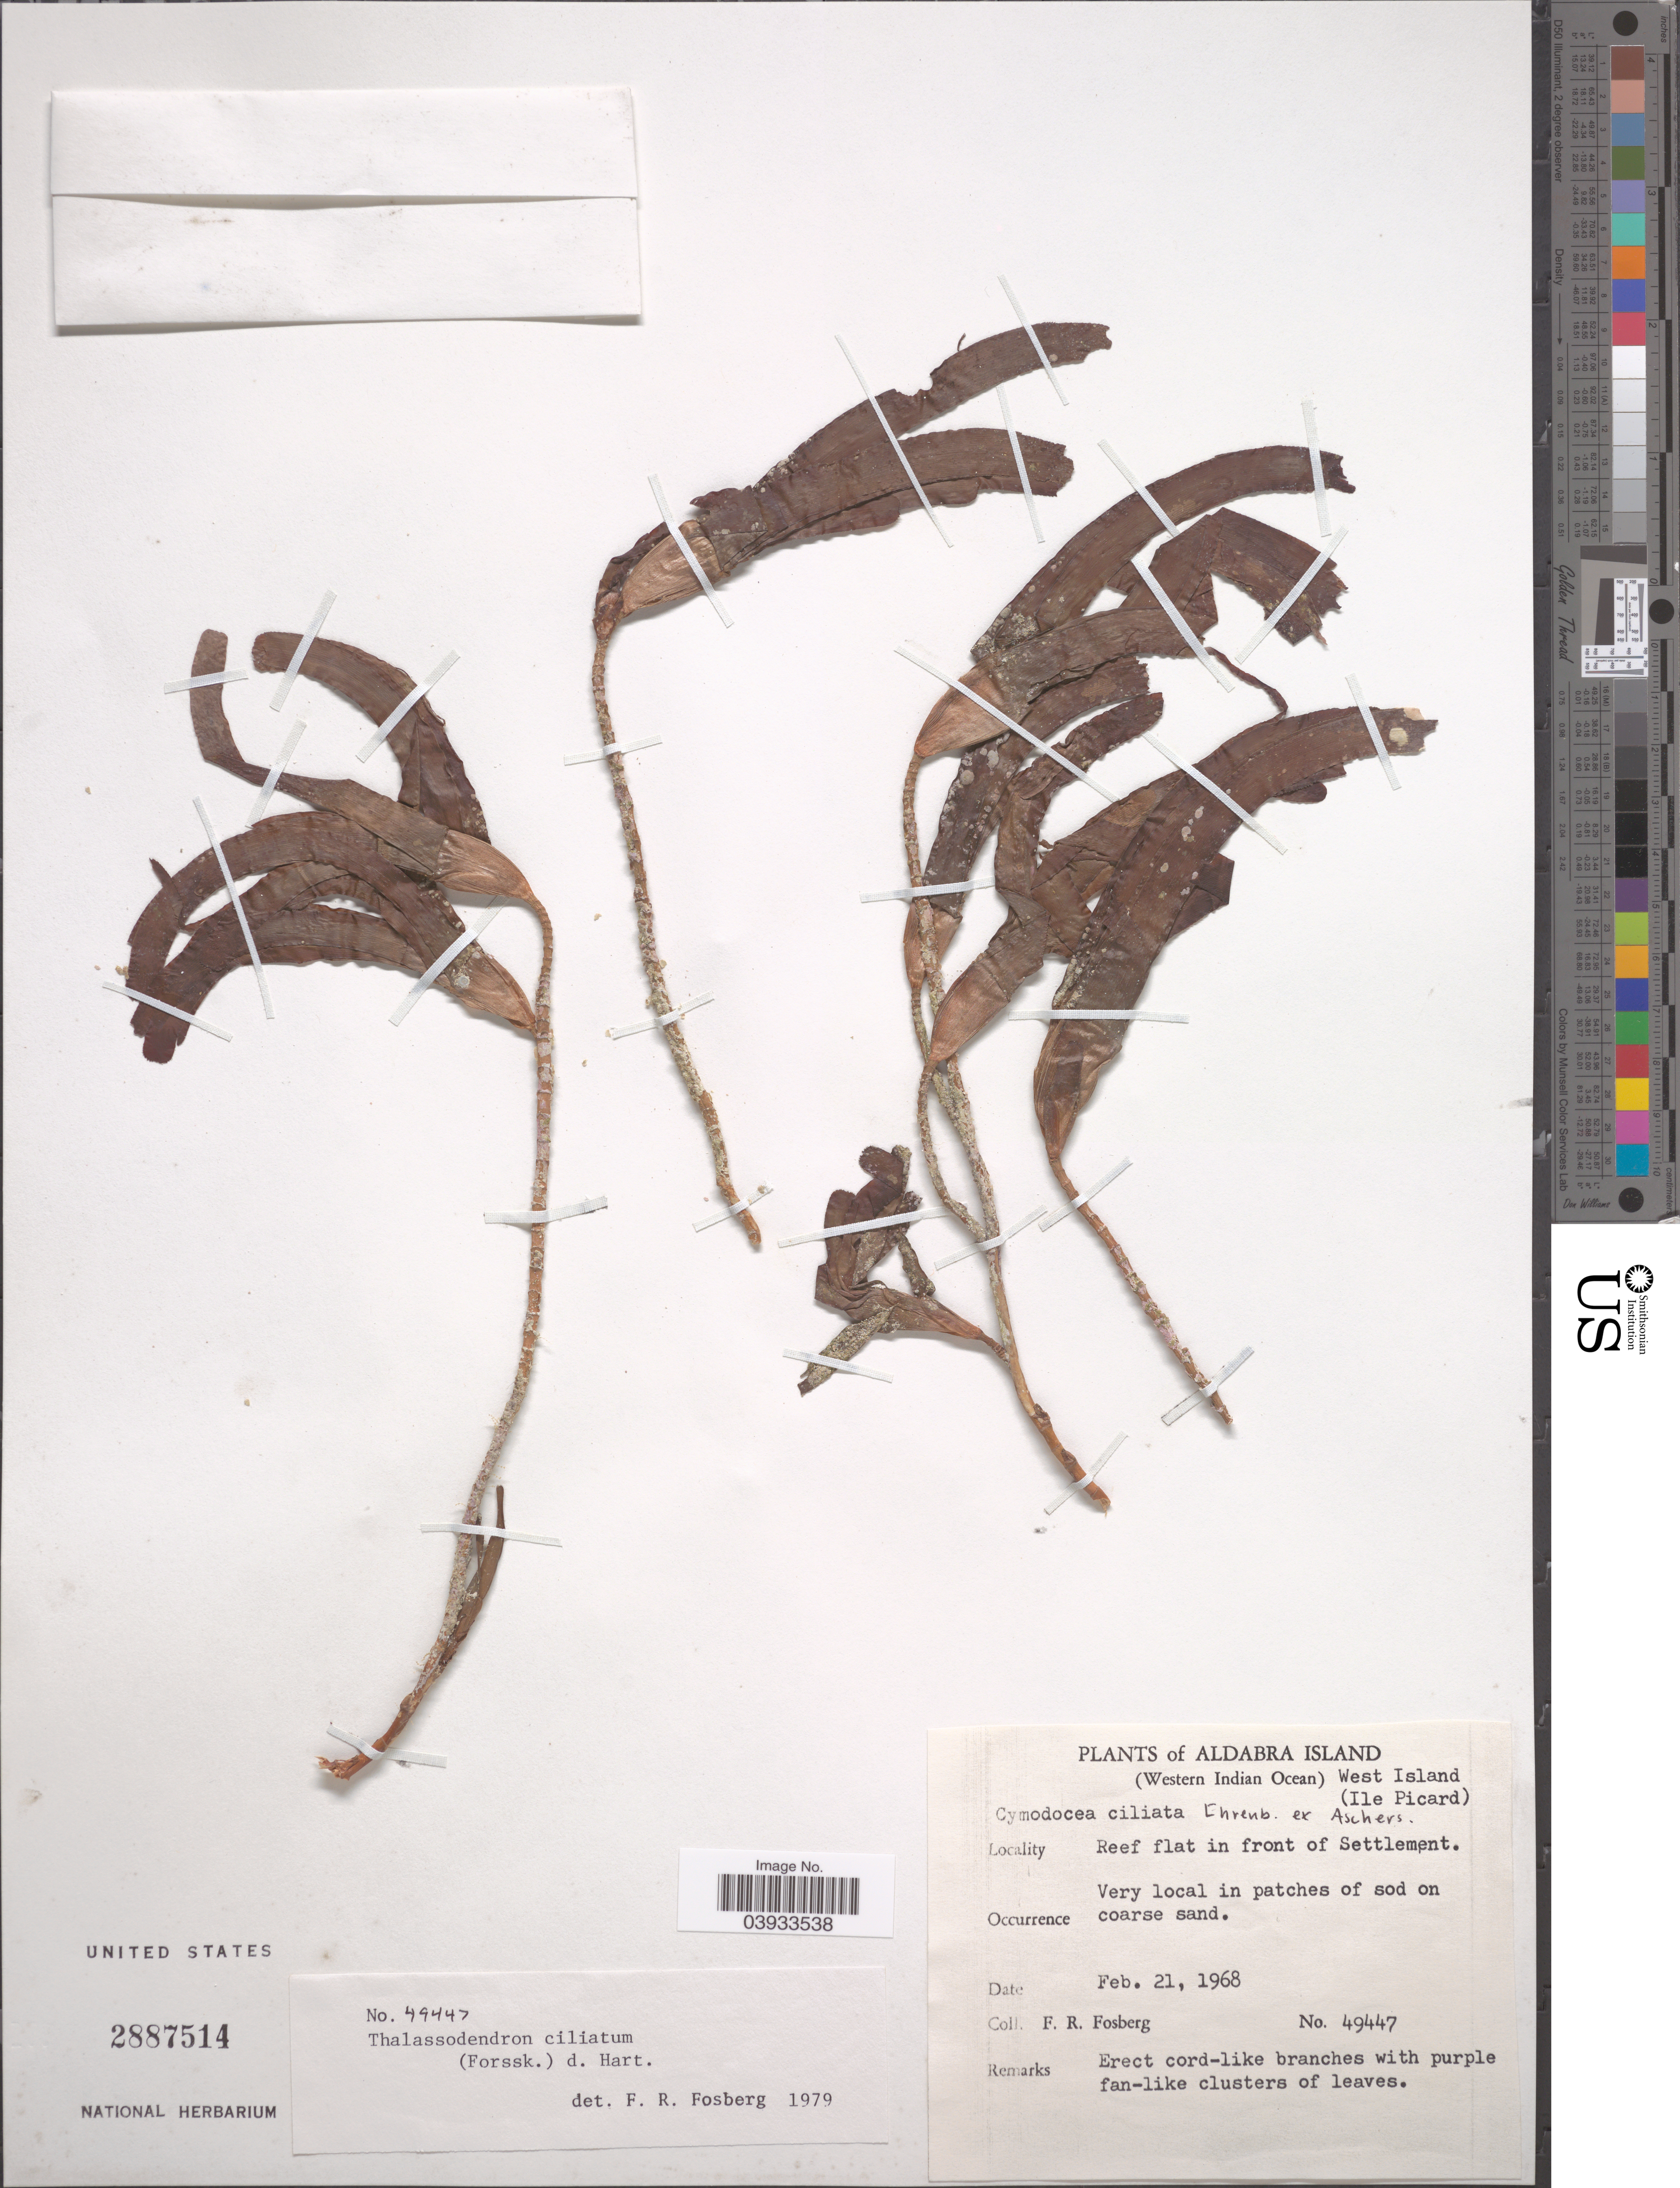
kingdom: Plantae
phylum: Tracheophyta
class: Liliopsida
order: Alismatales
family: Cymodoceaceae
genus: Thalassodendron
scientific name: Thalassodendron ciliatum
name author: (Forssk.) Hartog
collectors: F. R. Fosberg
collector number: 49447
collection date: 1968-02-21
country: Seychelles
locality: Aldabra Island. (Western Indian Ocean) West Island (Ile Picard). In front of Settlement.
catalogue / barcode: US 2887514